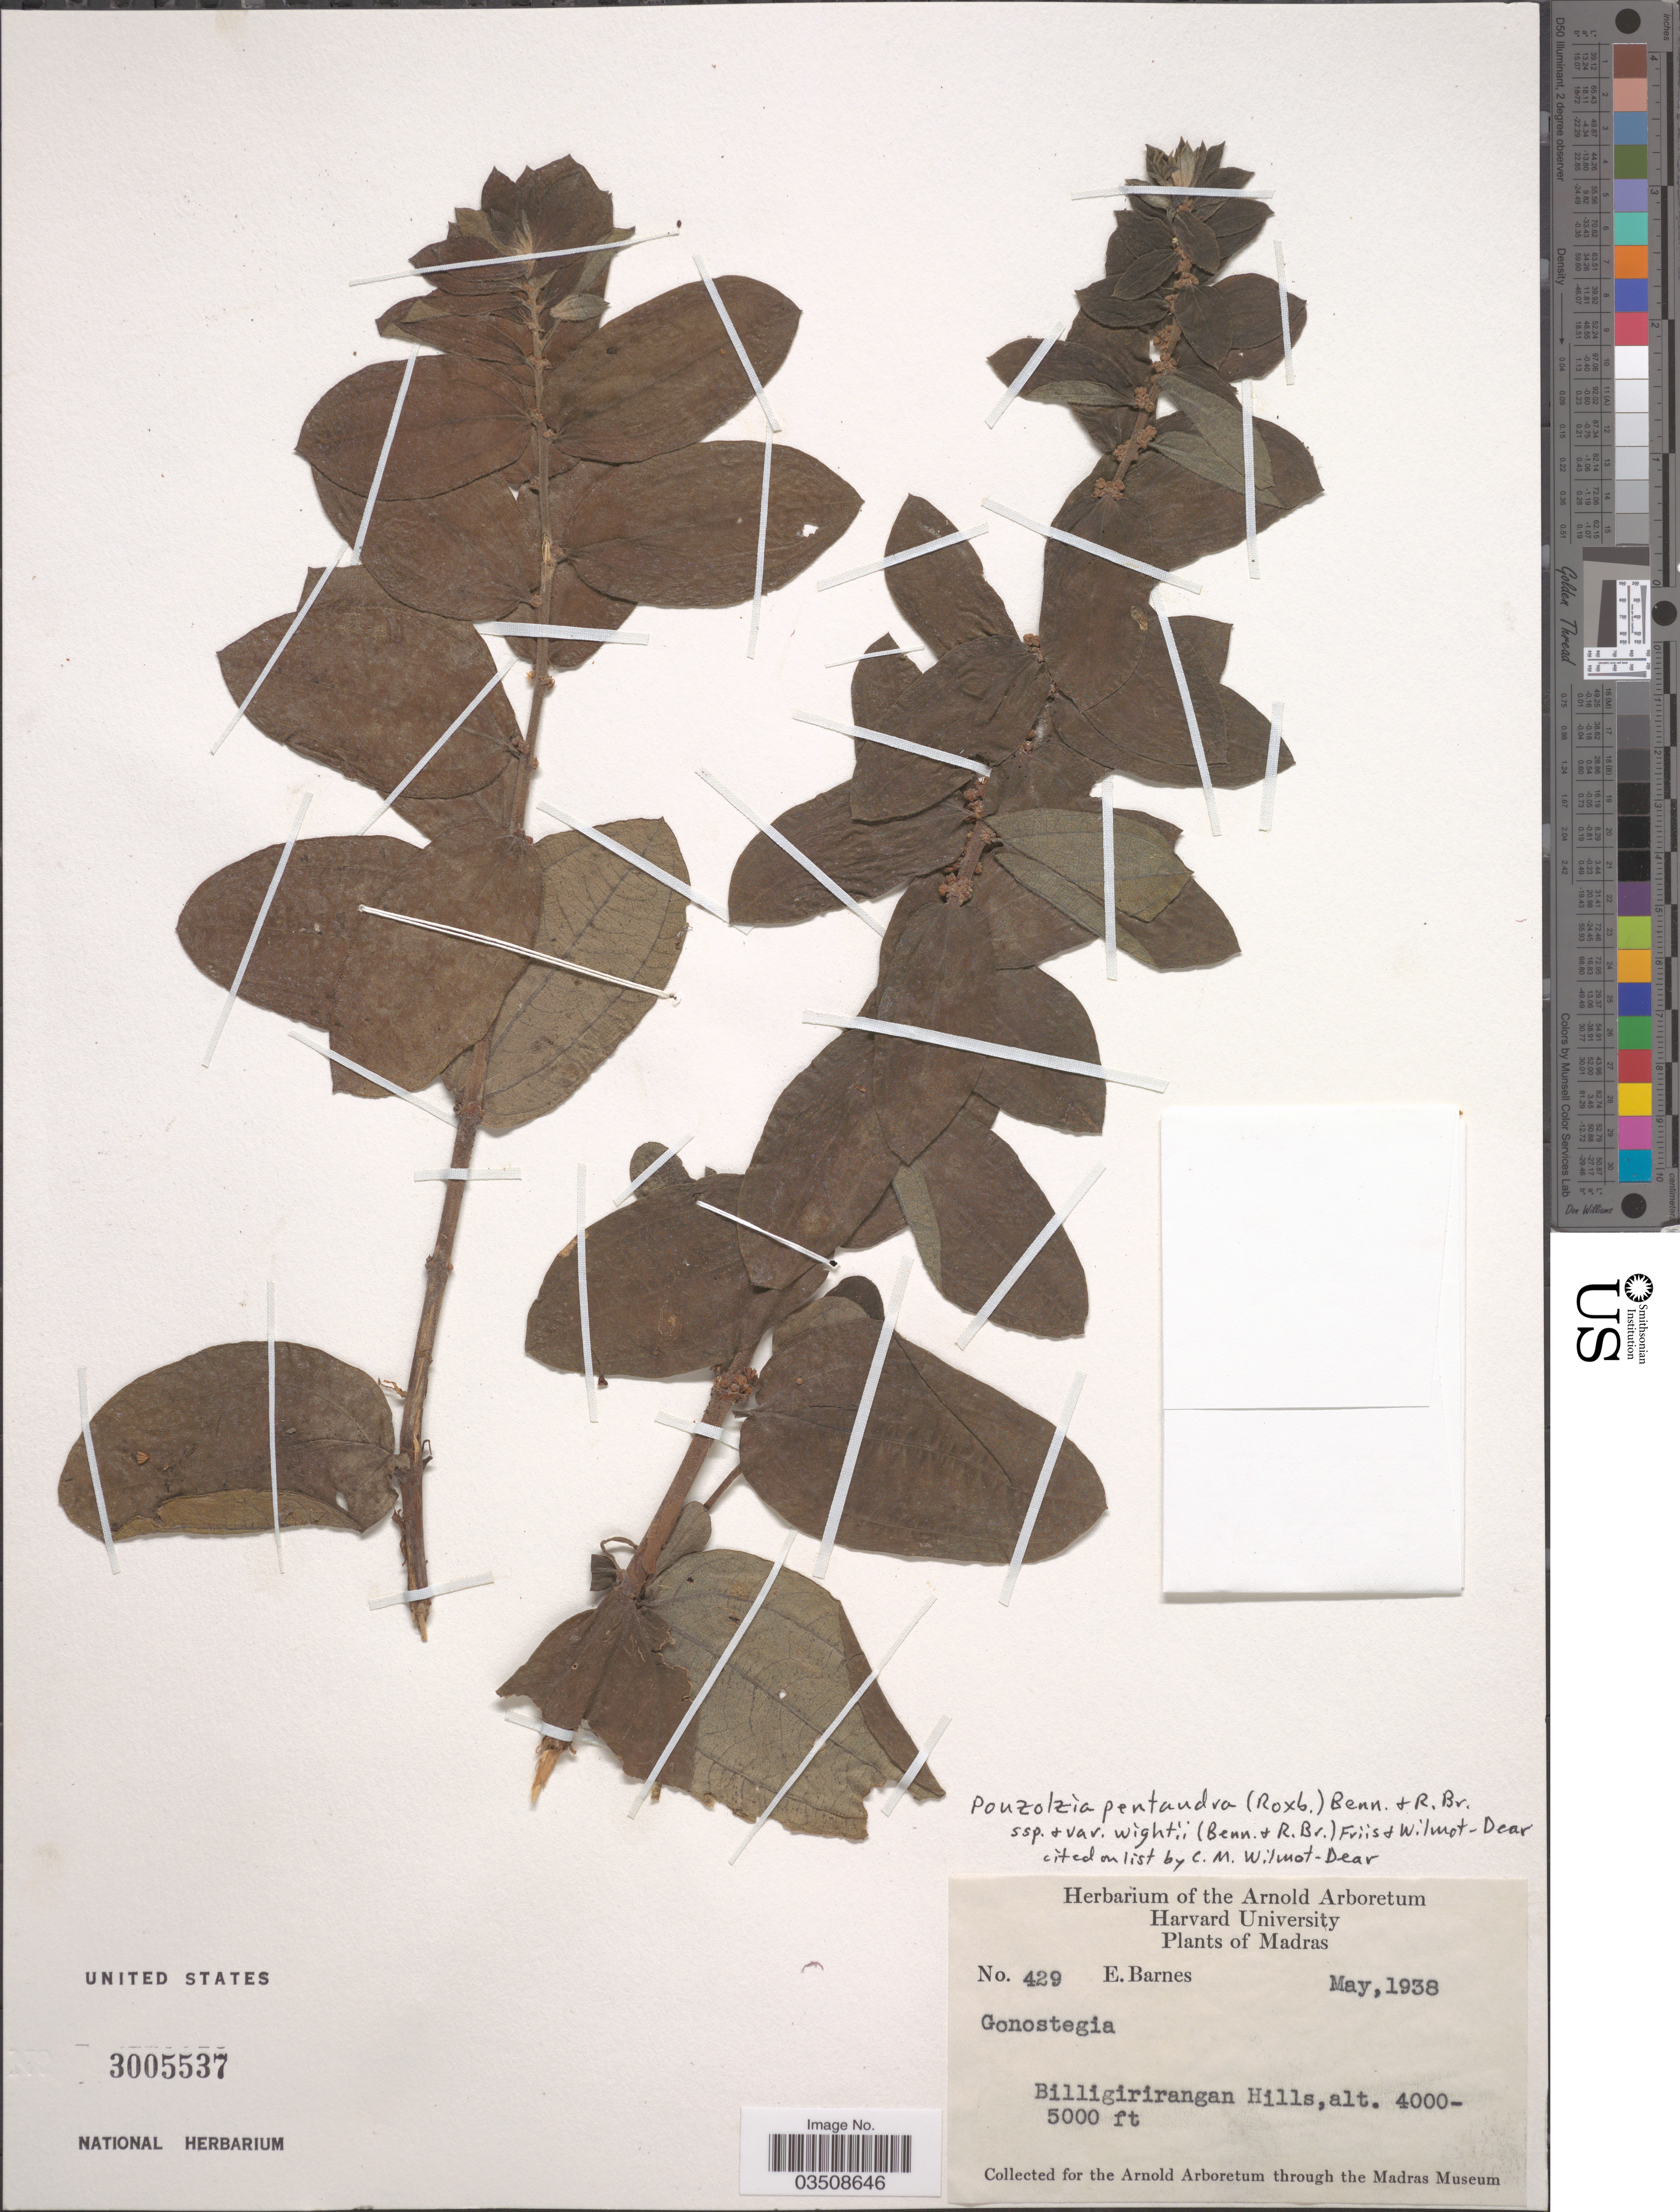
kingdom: Plantae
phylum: Tracheophyta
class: Magnoliopsida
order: Rosales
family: Urticaceae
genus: Gonostegia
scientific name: Gonostegia pentandra var. wightii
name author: (Benn.) Pull. & Karupp.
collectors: E. Barnes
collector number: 429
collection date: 1938-05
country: India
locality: Madras. Billigirirangan Hills.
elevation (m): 1219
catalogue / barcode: US 3005537